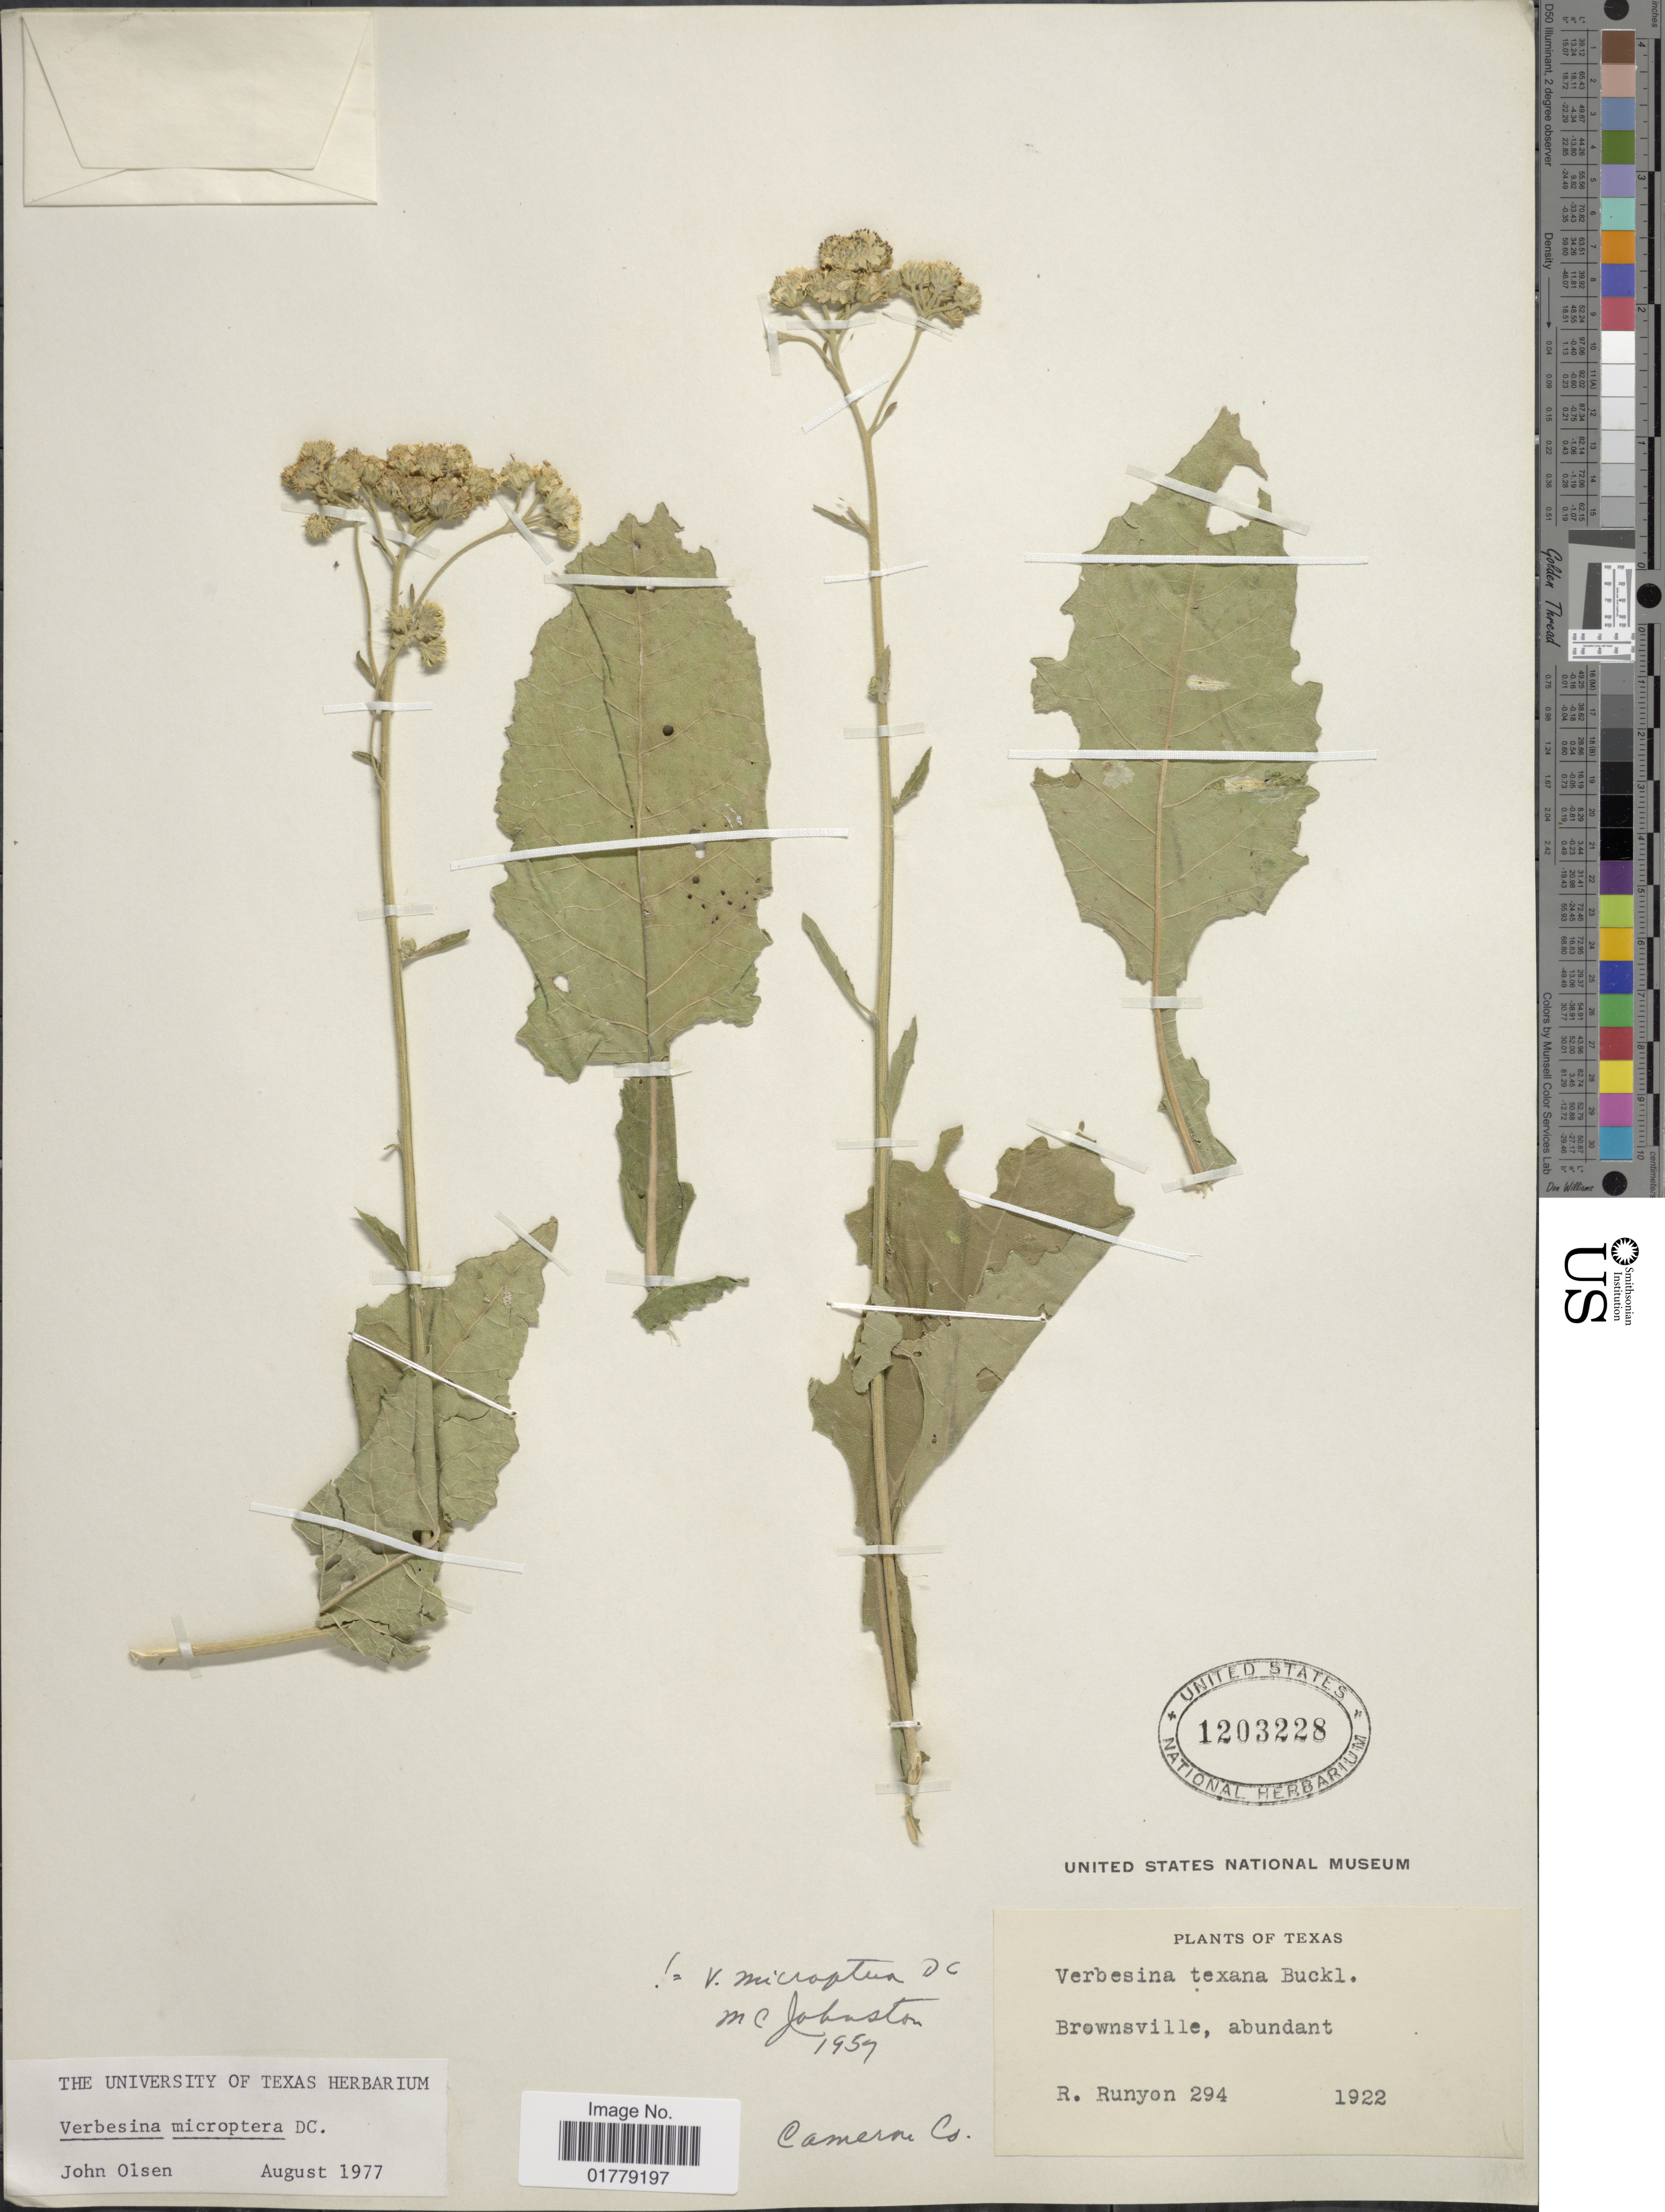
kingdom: Plantae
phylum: Tracheophyta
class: Magnoliopsida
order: Asterales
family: Asteraceae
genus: Verbesina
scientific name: Verbesina microptera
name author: DC.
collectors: R. Runyon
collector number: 294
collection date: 1922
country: United States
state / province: Texas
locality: Brownsville, abundant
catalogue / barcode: US 1203228